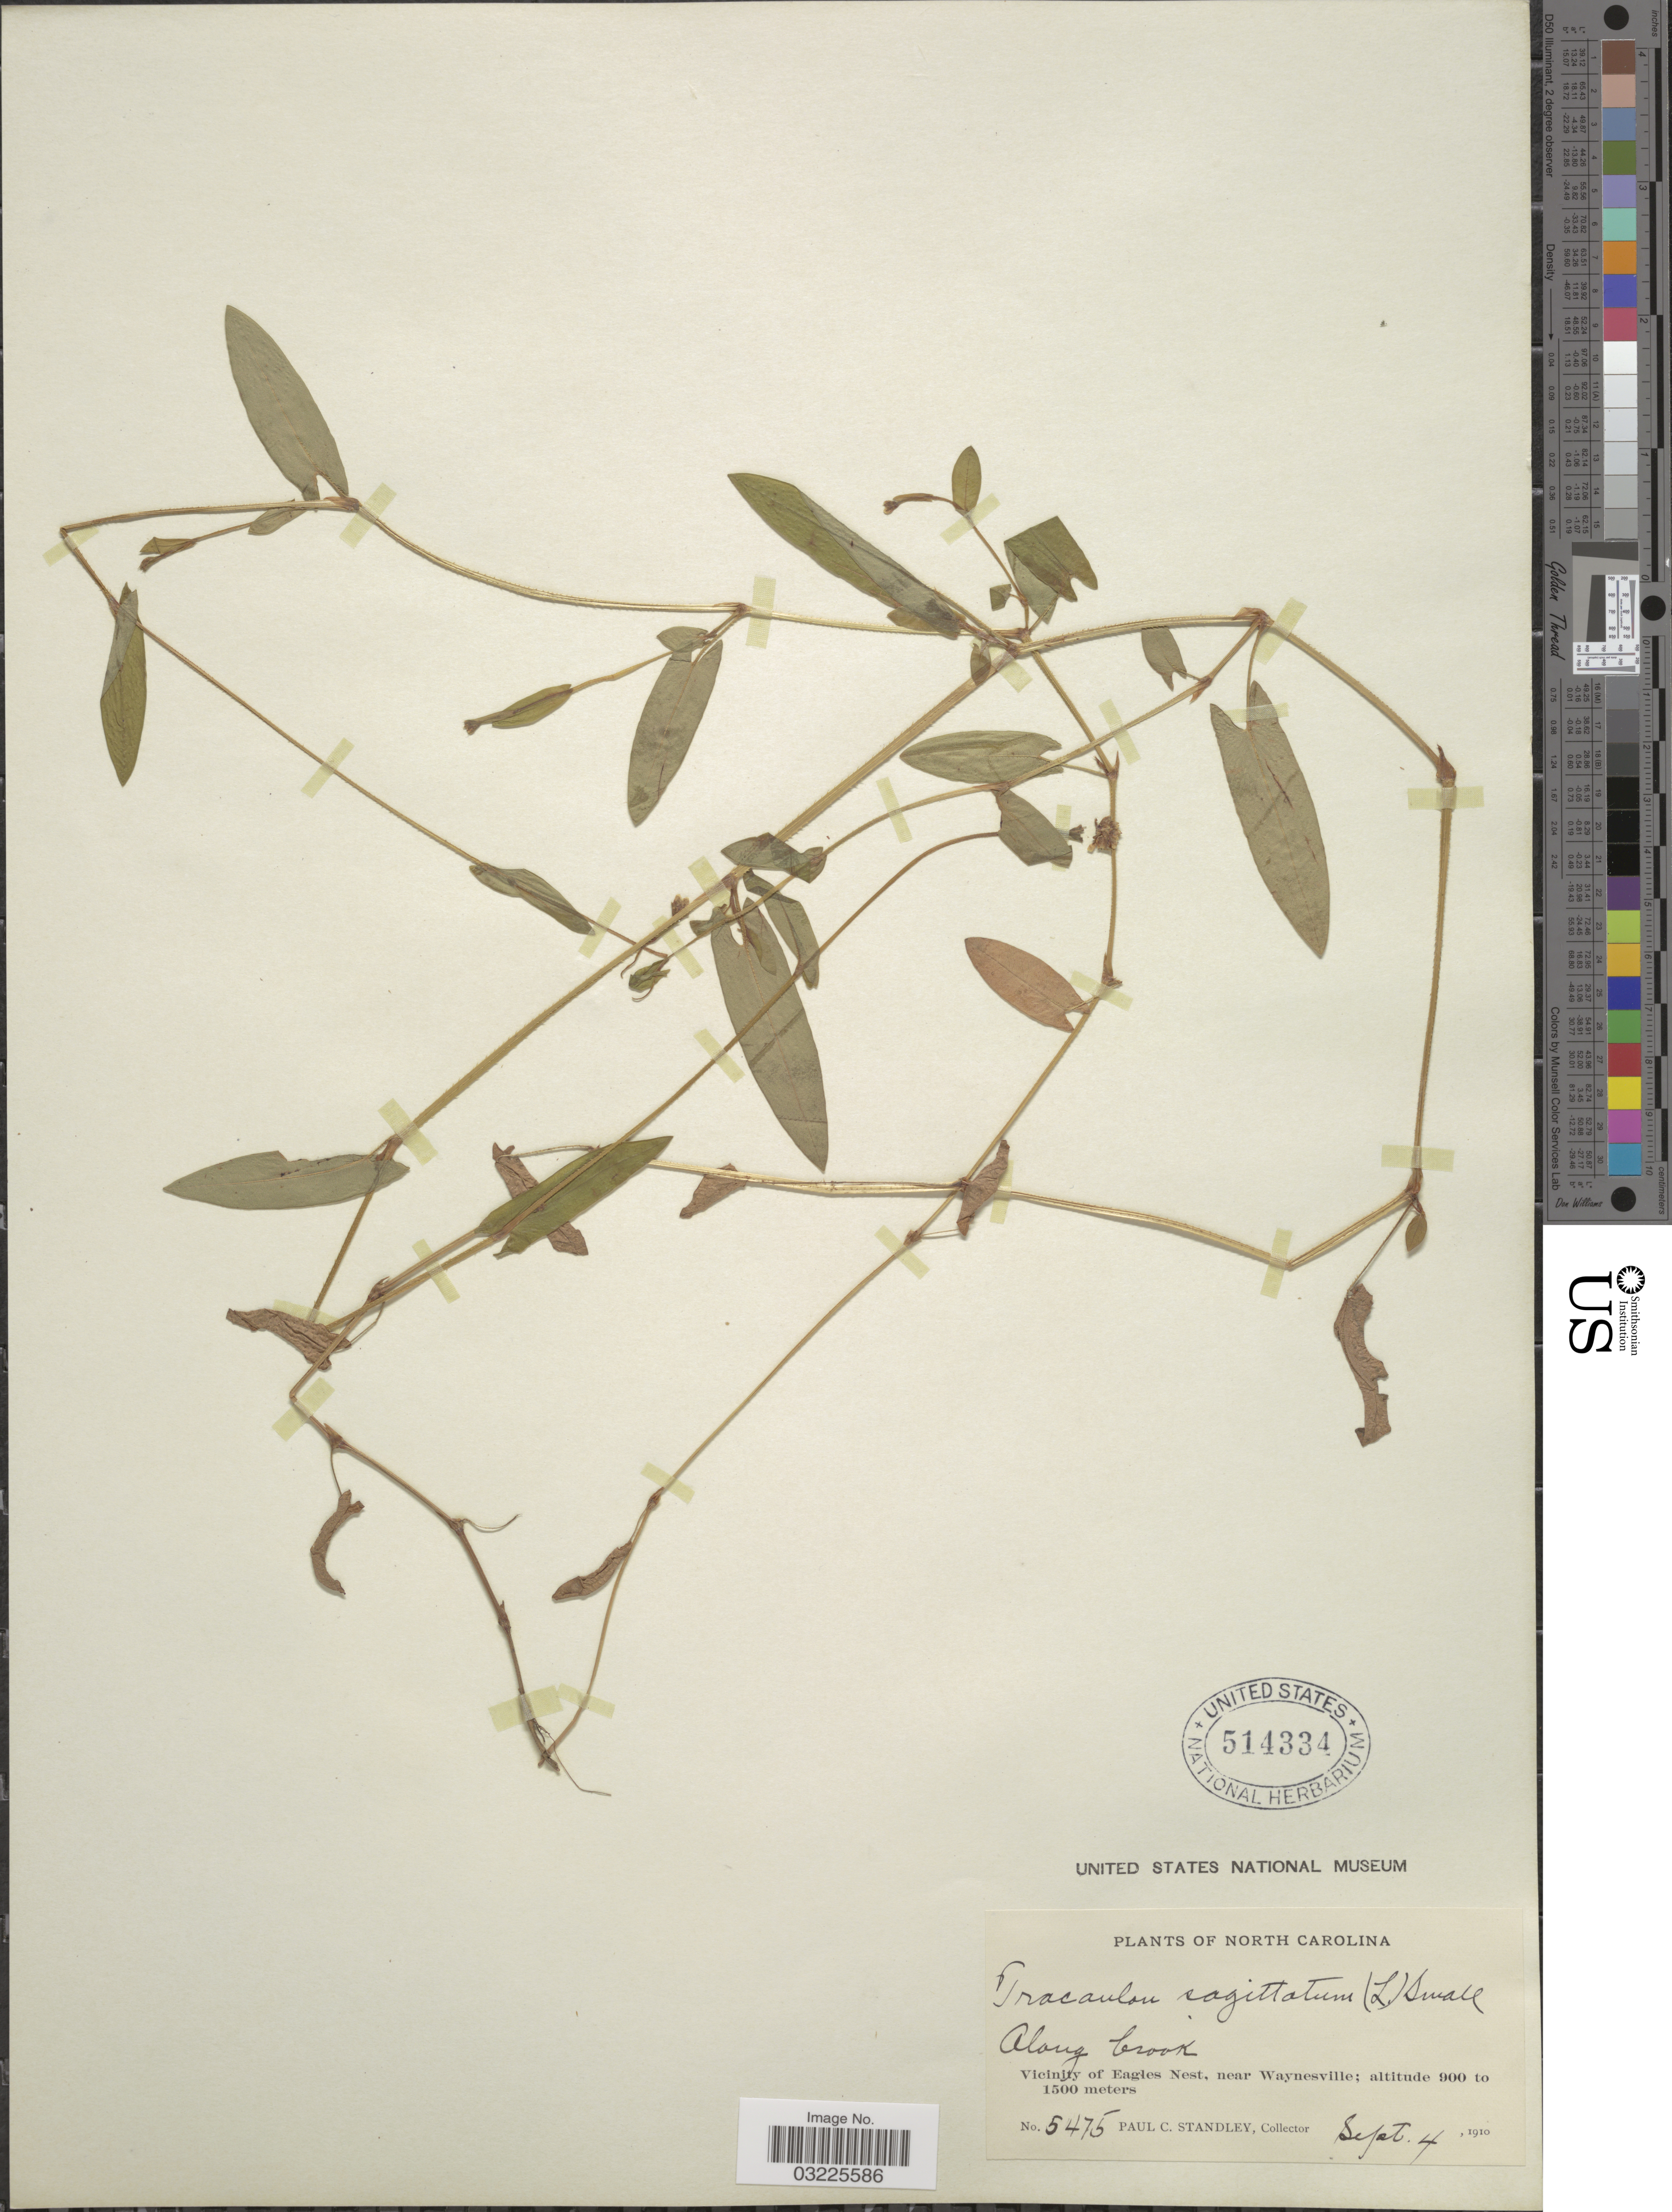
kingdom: Plantae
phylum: Tracheophyta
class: Magnoliopsida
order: Caryophyllales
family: Polygonaceae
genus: Persicaria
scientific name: Persicaria sagittata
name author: (L.) H. Gross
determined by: Atha, D. E.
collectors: P. C. Standley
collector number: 5475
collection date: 1910-09-04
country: United States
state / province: North Carolina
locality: Along brook, Vicinity of Eagles Nest, near Waynesville.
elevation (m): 900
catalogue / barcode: US 514334